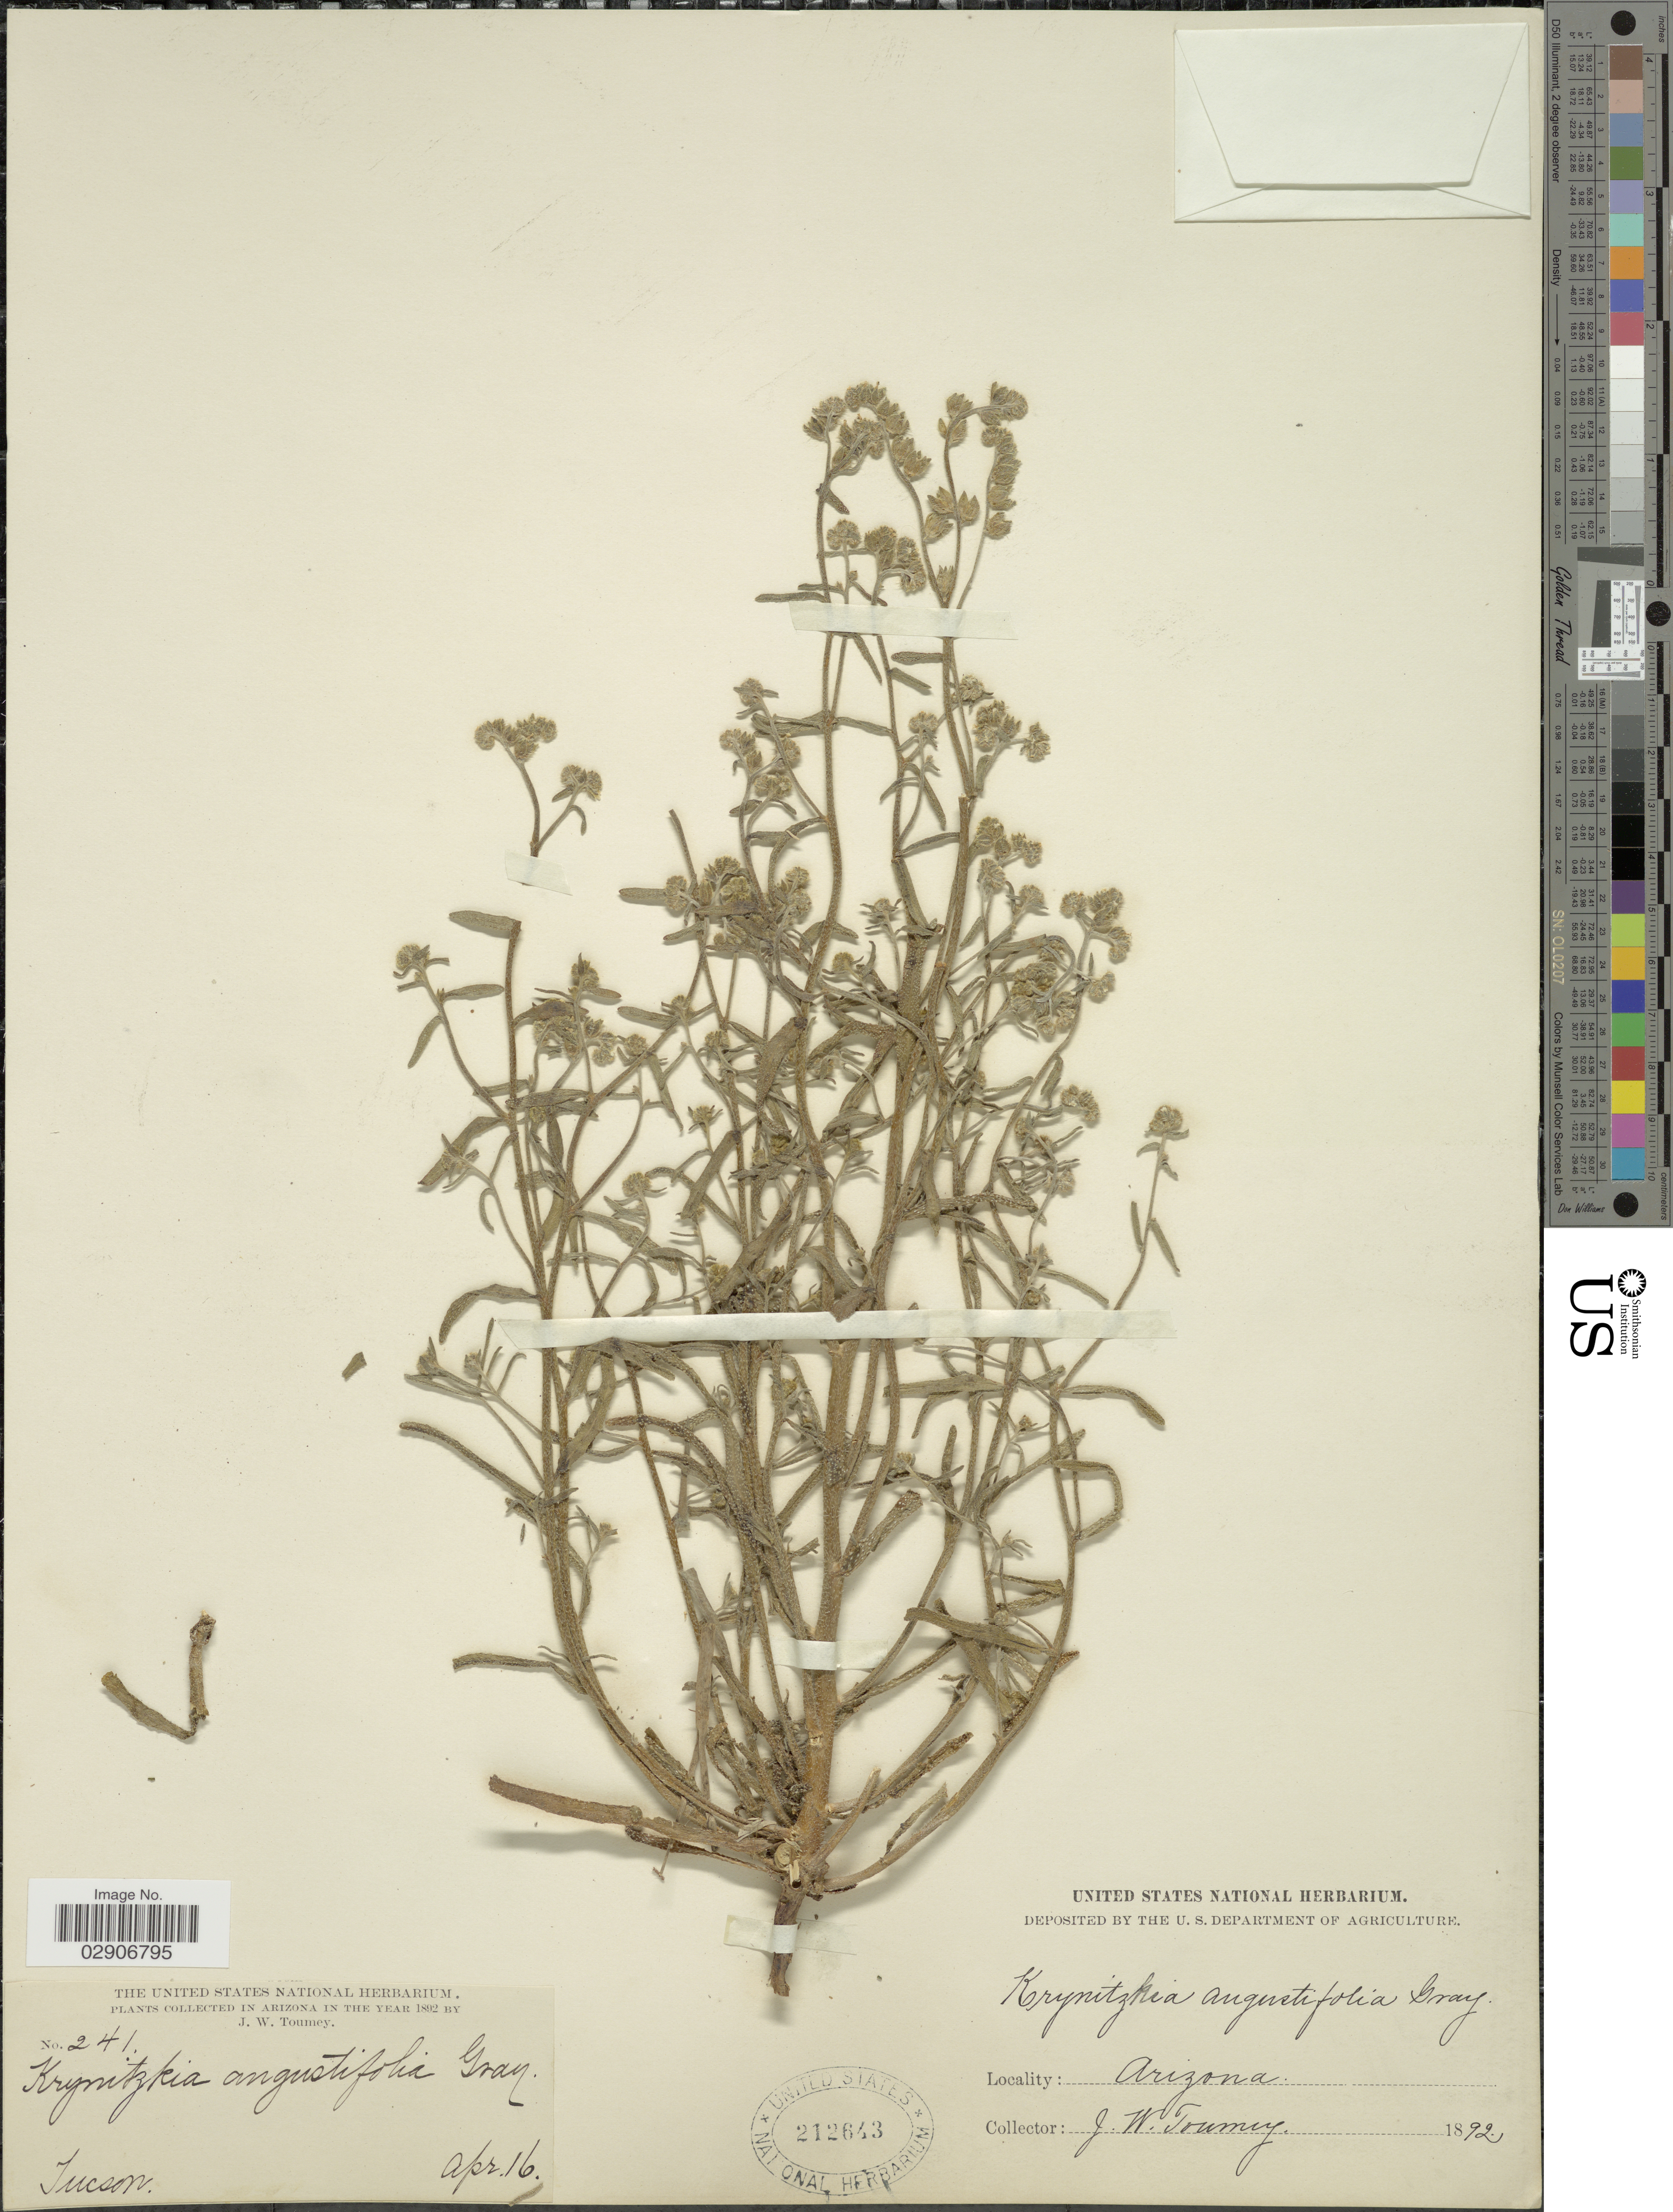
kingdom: Plantae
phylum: Tracheophyta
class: Magnoliopsida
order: Boraginales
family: Boraginaceae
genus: Cryptantha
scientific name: Cryptantha angustifolia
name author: (Torr.) Greene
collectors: J. W. Toumey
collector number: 241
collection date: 1892-04-16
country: United States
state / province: Arizona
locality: Tucson.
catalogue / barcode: US 212643